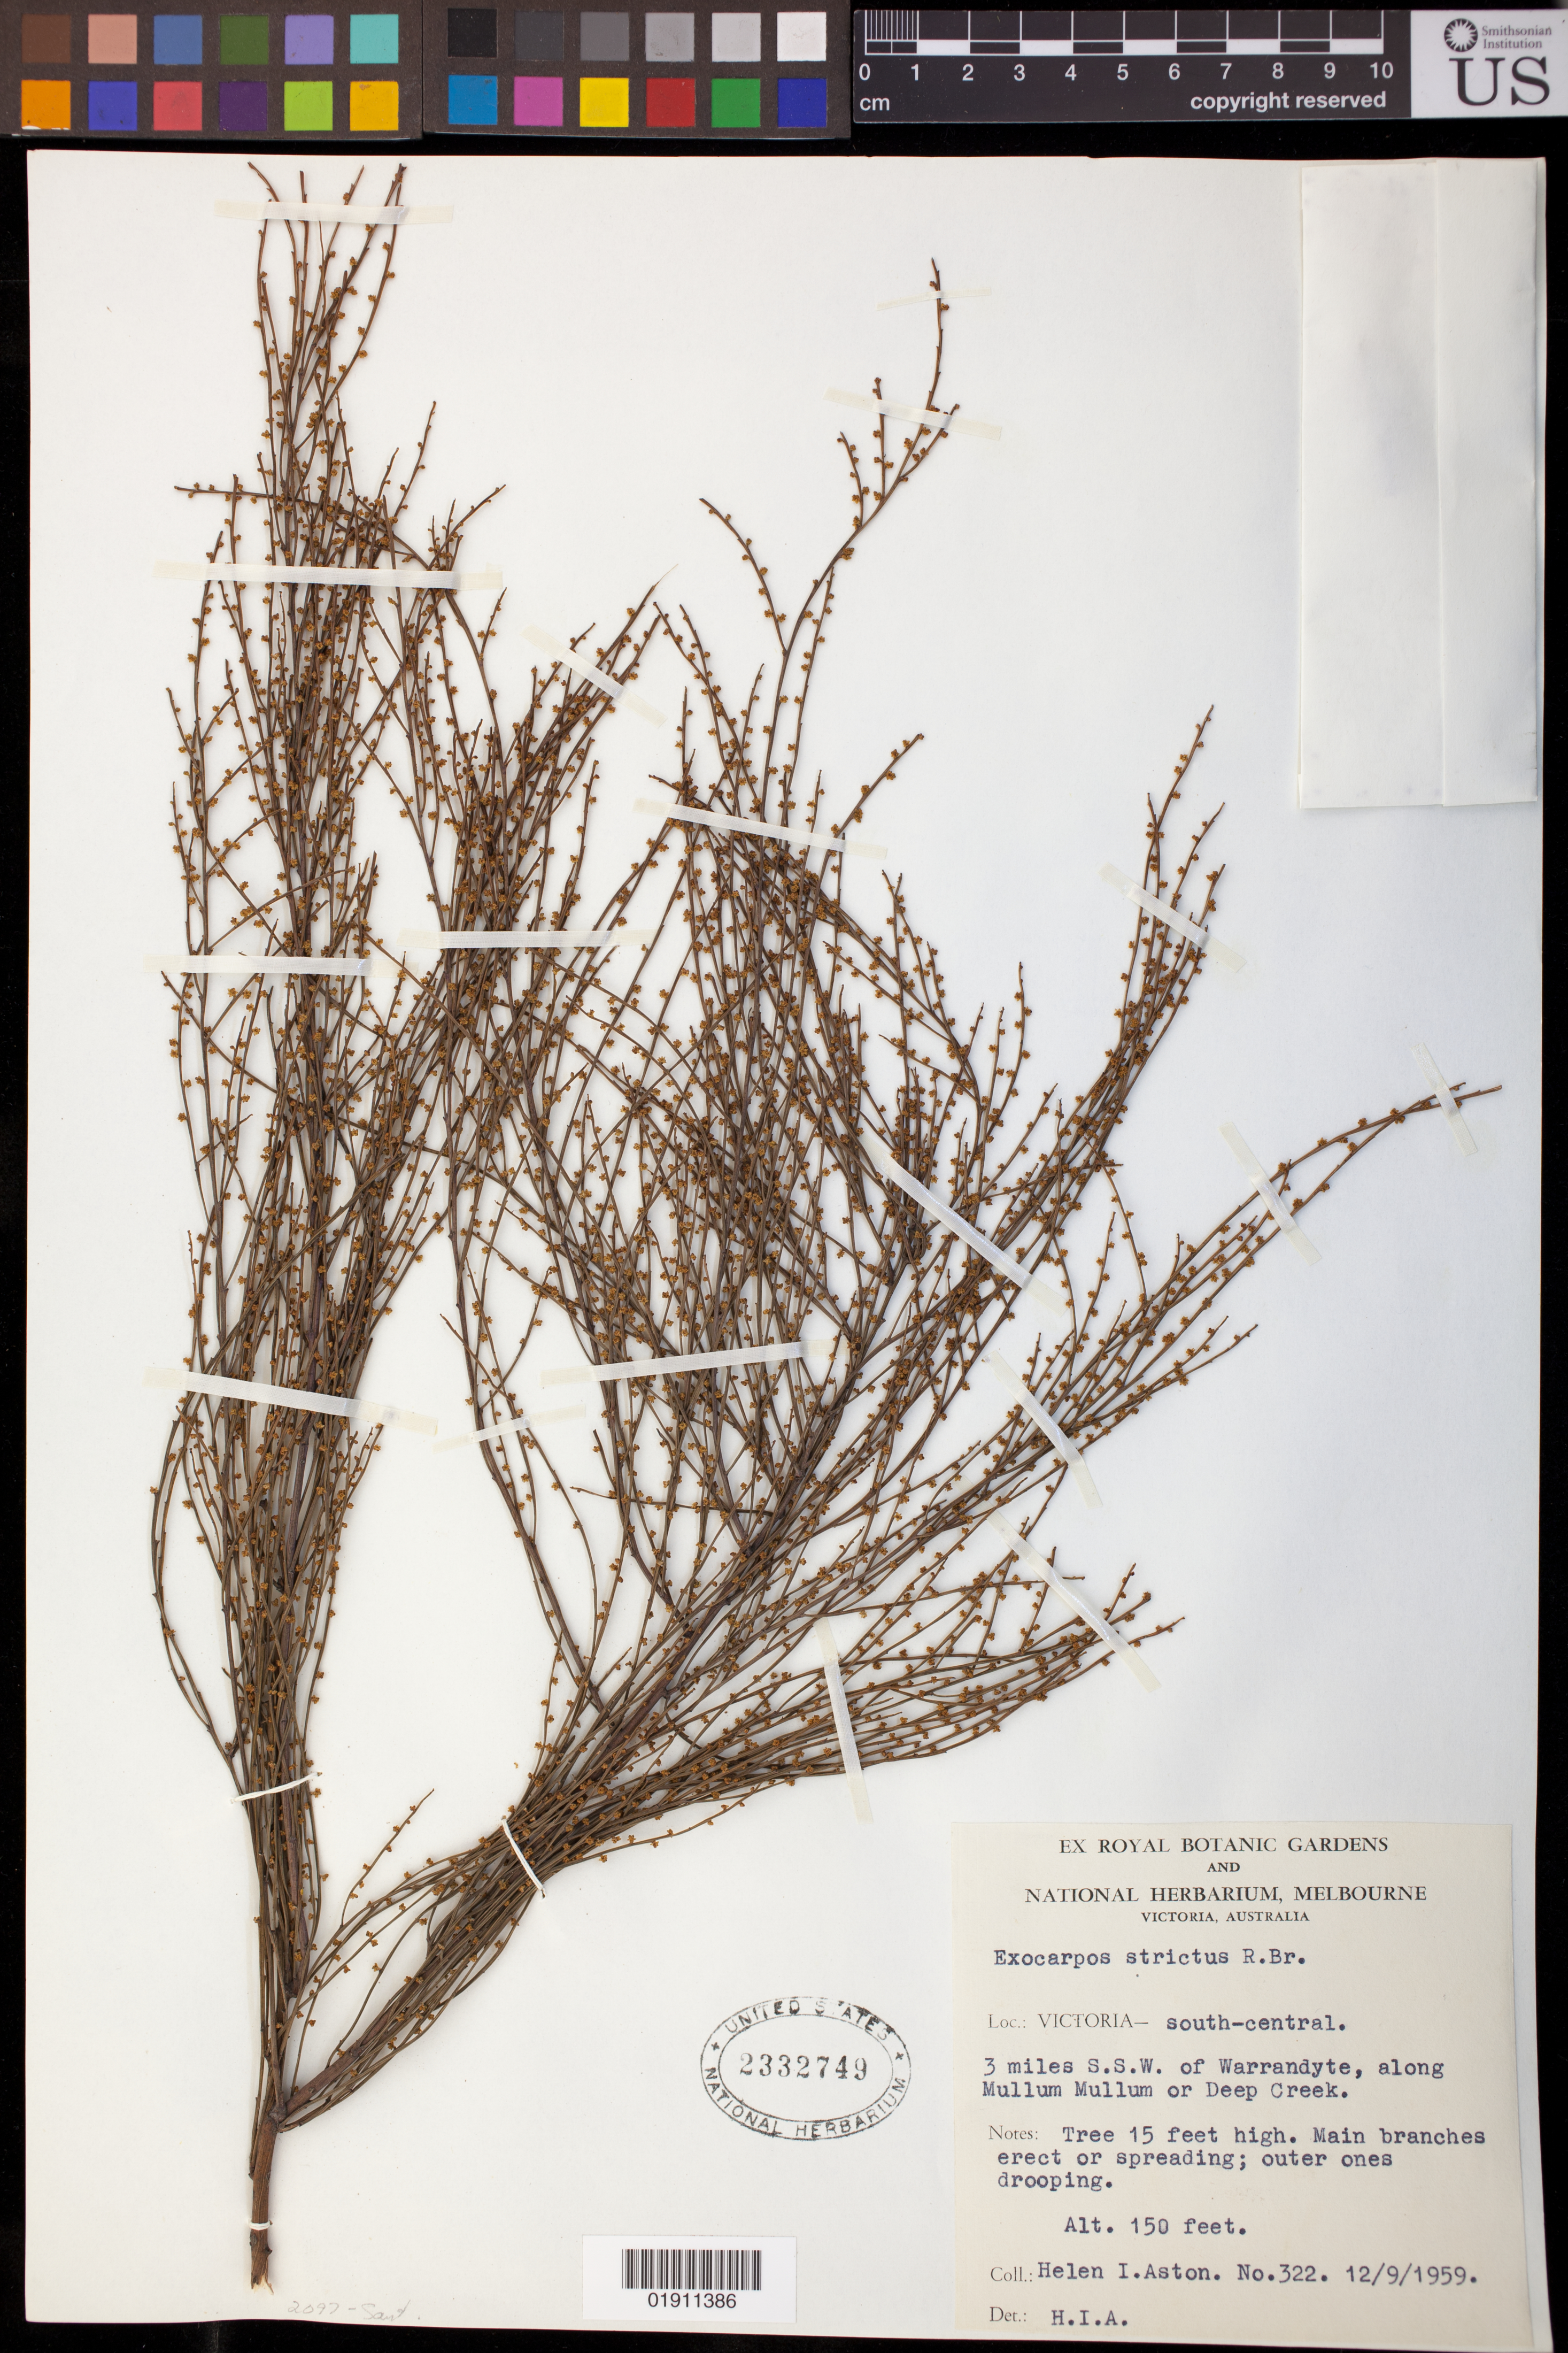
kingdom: Plantae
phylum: Tracheophyta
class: Magnoliopsida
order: Santalales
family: Santalaceae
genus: Exocarpos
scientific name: Exocarpos strictus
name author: R. Br.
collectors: H. I. Aston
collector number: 322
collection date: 1959-09-12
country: Australia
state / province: Victoria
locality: Victoria - south-central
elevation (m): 46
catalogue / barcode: US 2332749